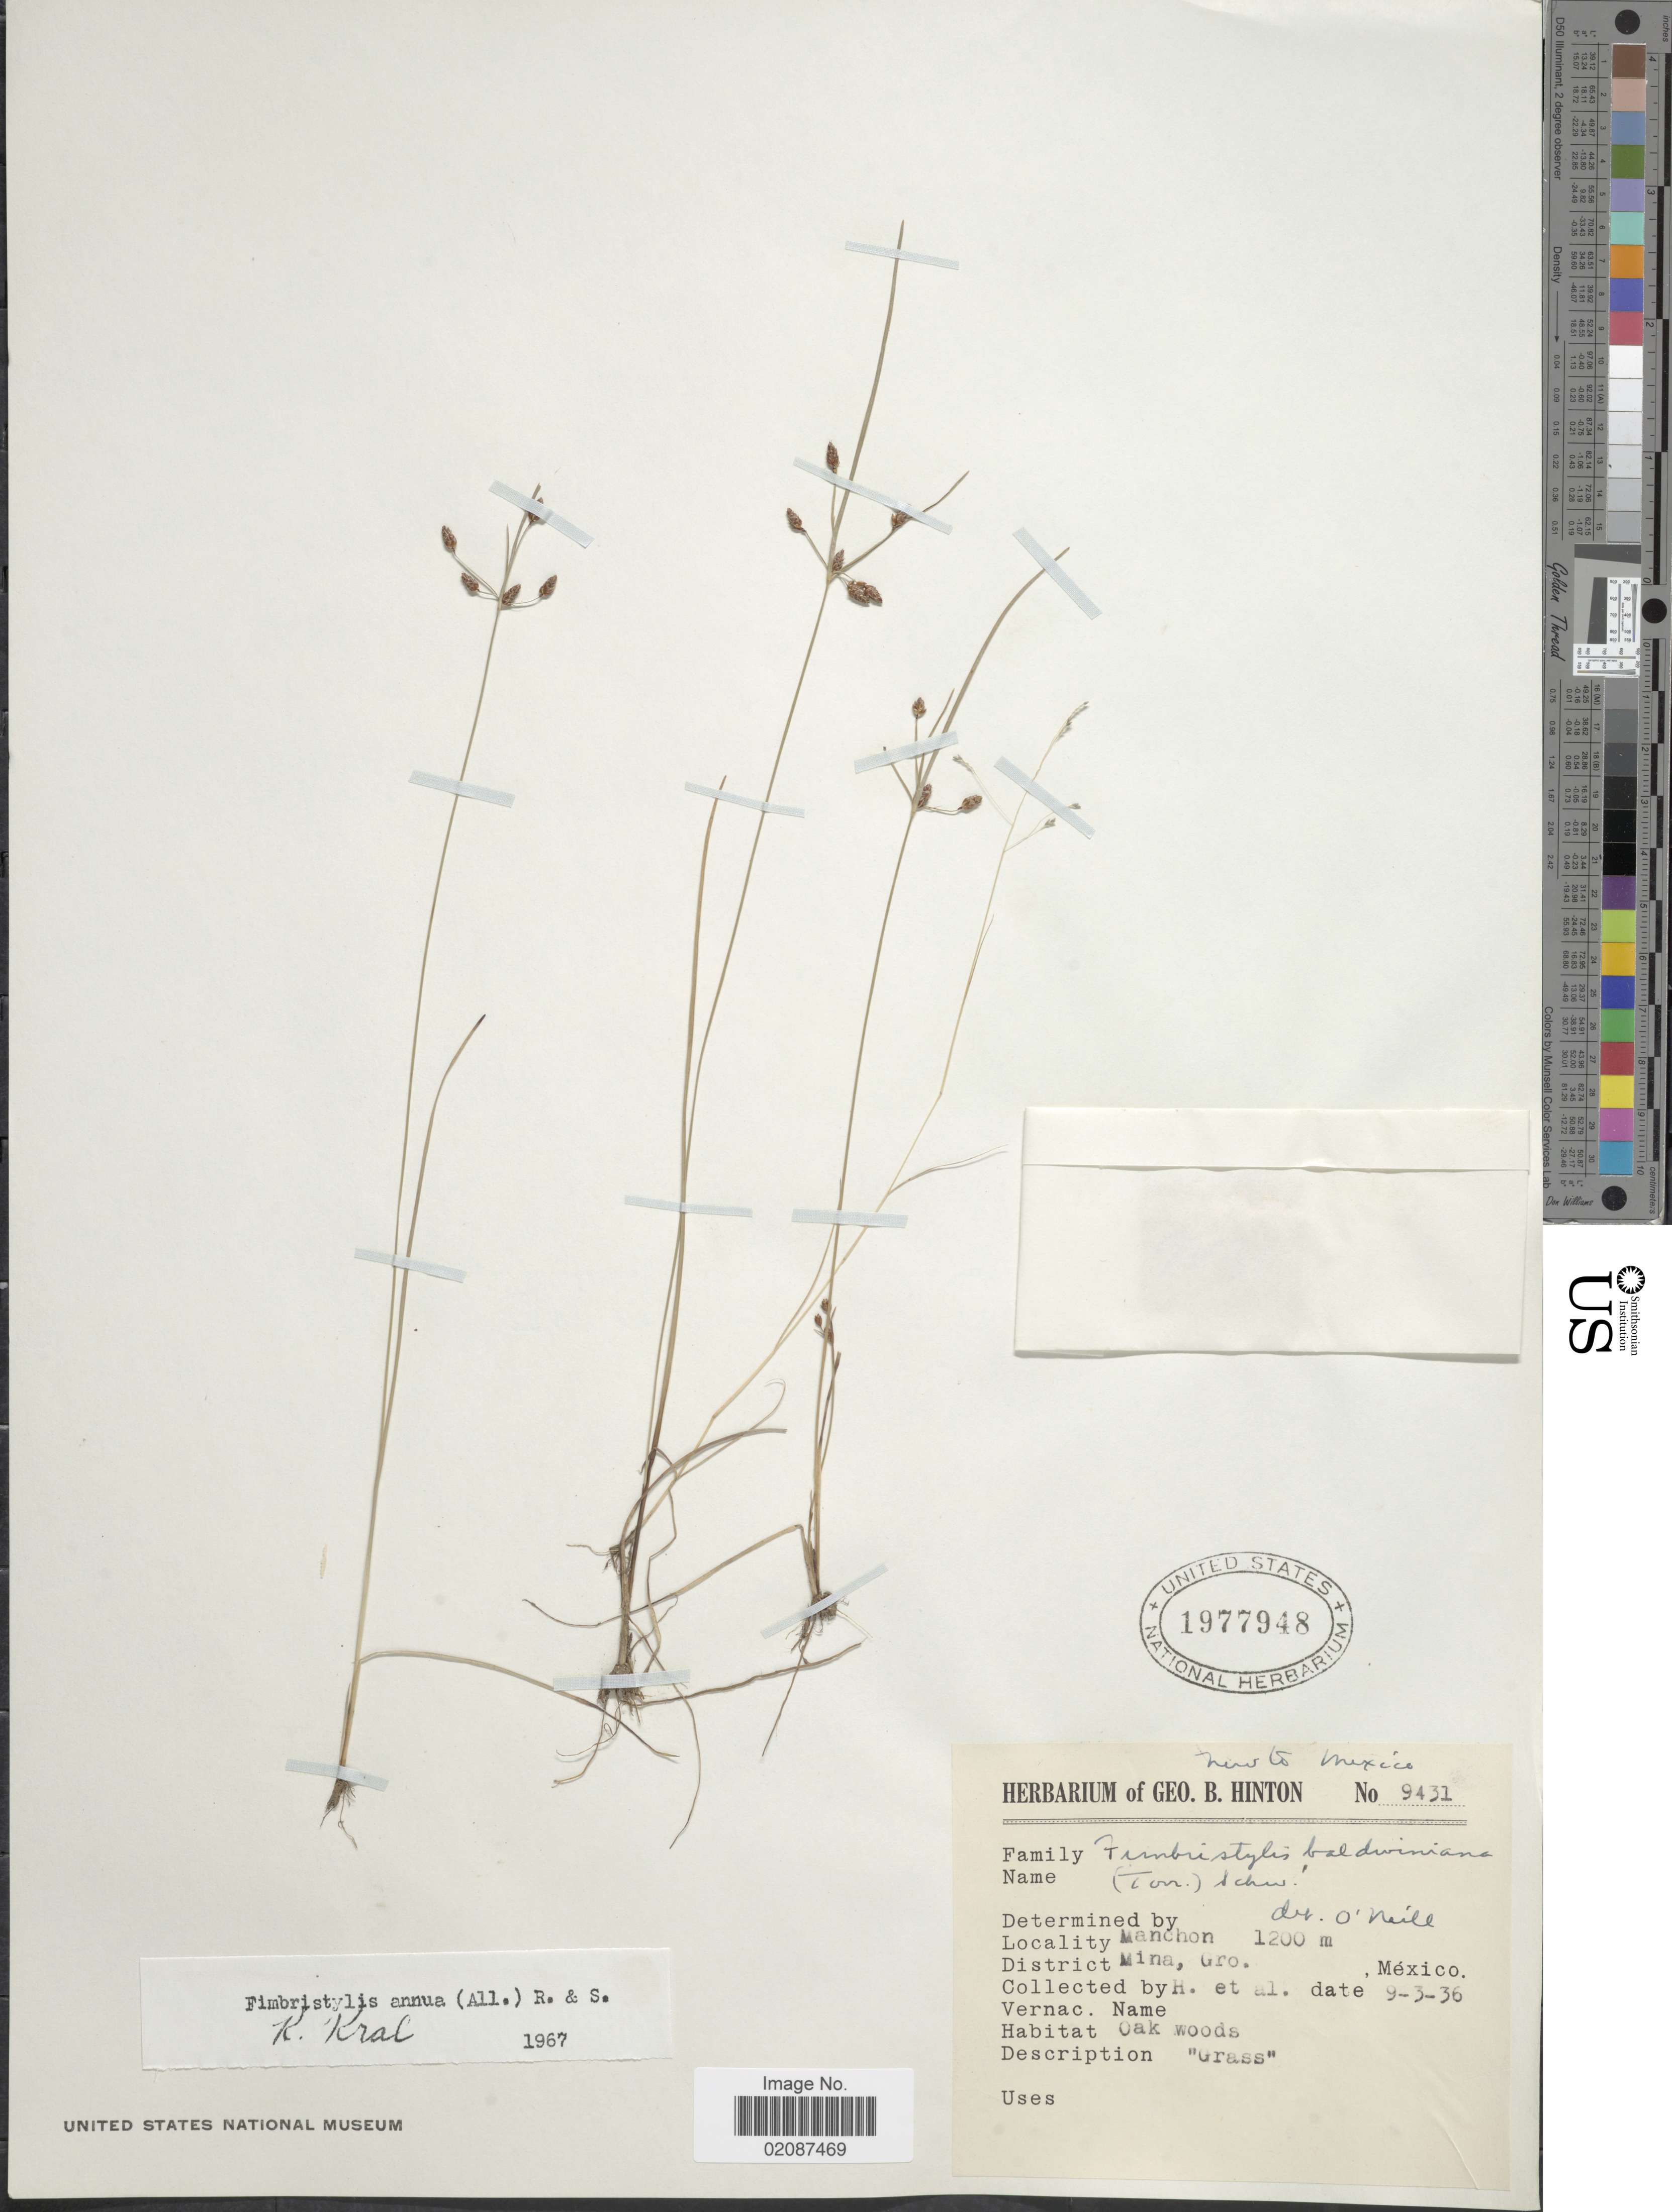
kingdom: Plantae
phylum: Tracheophyta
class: Liliopsida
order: Poales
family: Cyperaceae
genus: Fimbristylis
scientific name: Fimbristylis annua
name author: (All.) Roem. & Schult.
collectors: G. B. Hinton & et al.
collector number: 9431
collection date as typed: Transcribed d/m/y: 3/9/36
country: Mexico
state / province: Guerrero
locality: Manchon, District Mina, Gro.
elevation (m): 1200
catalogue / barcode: US 977948